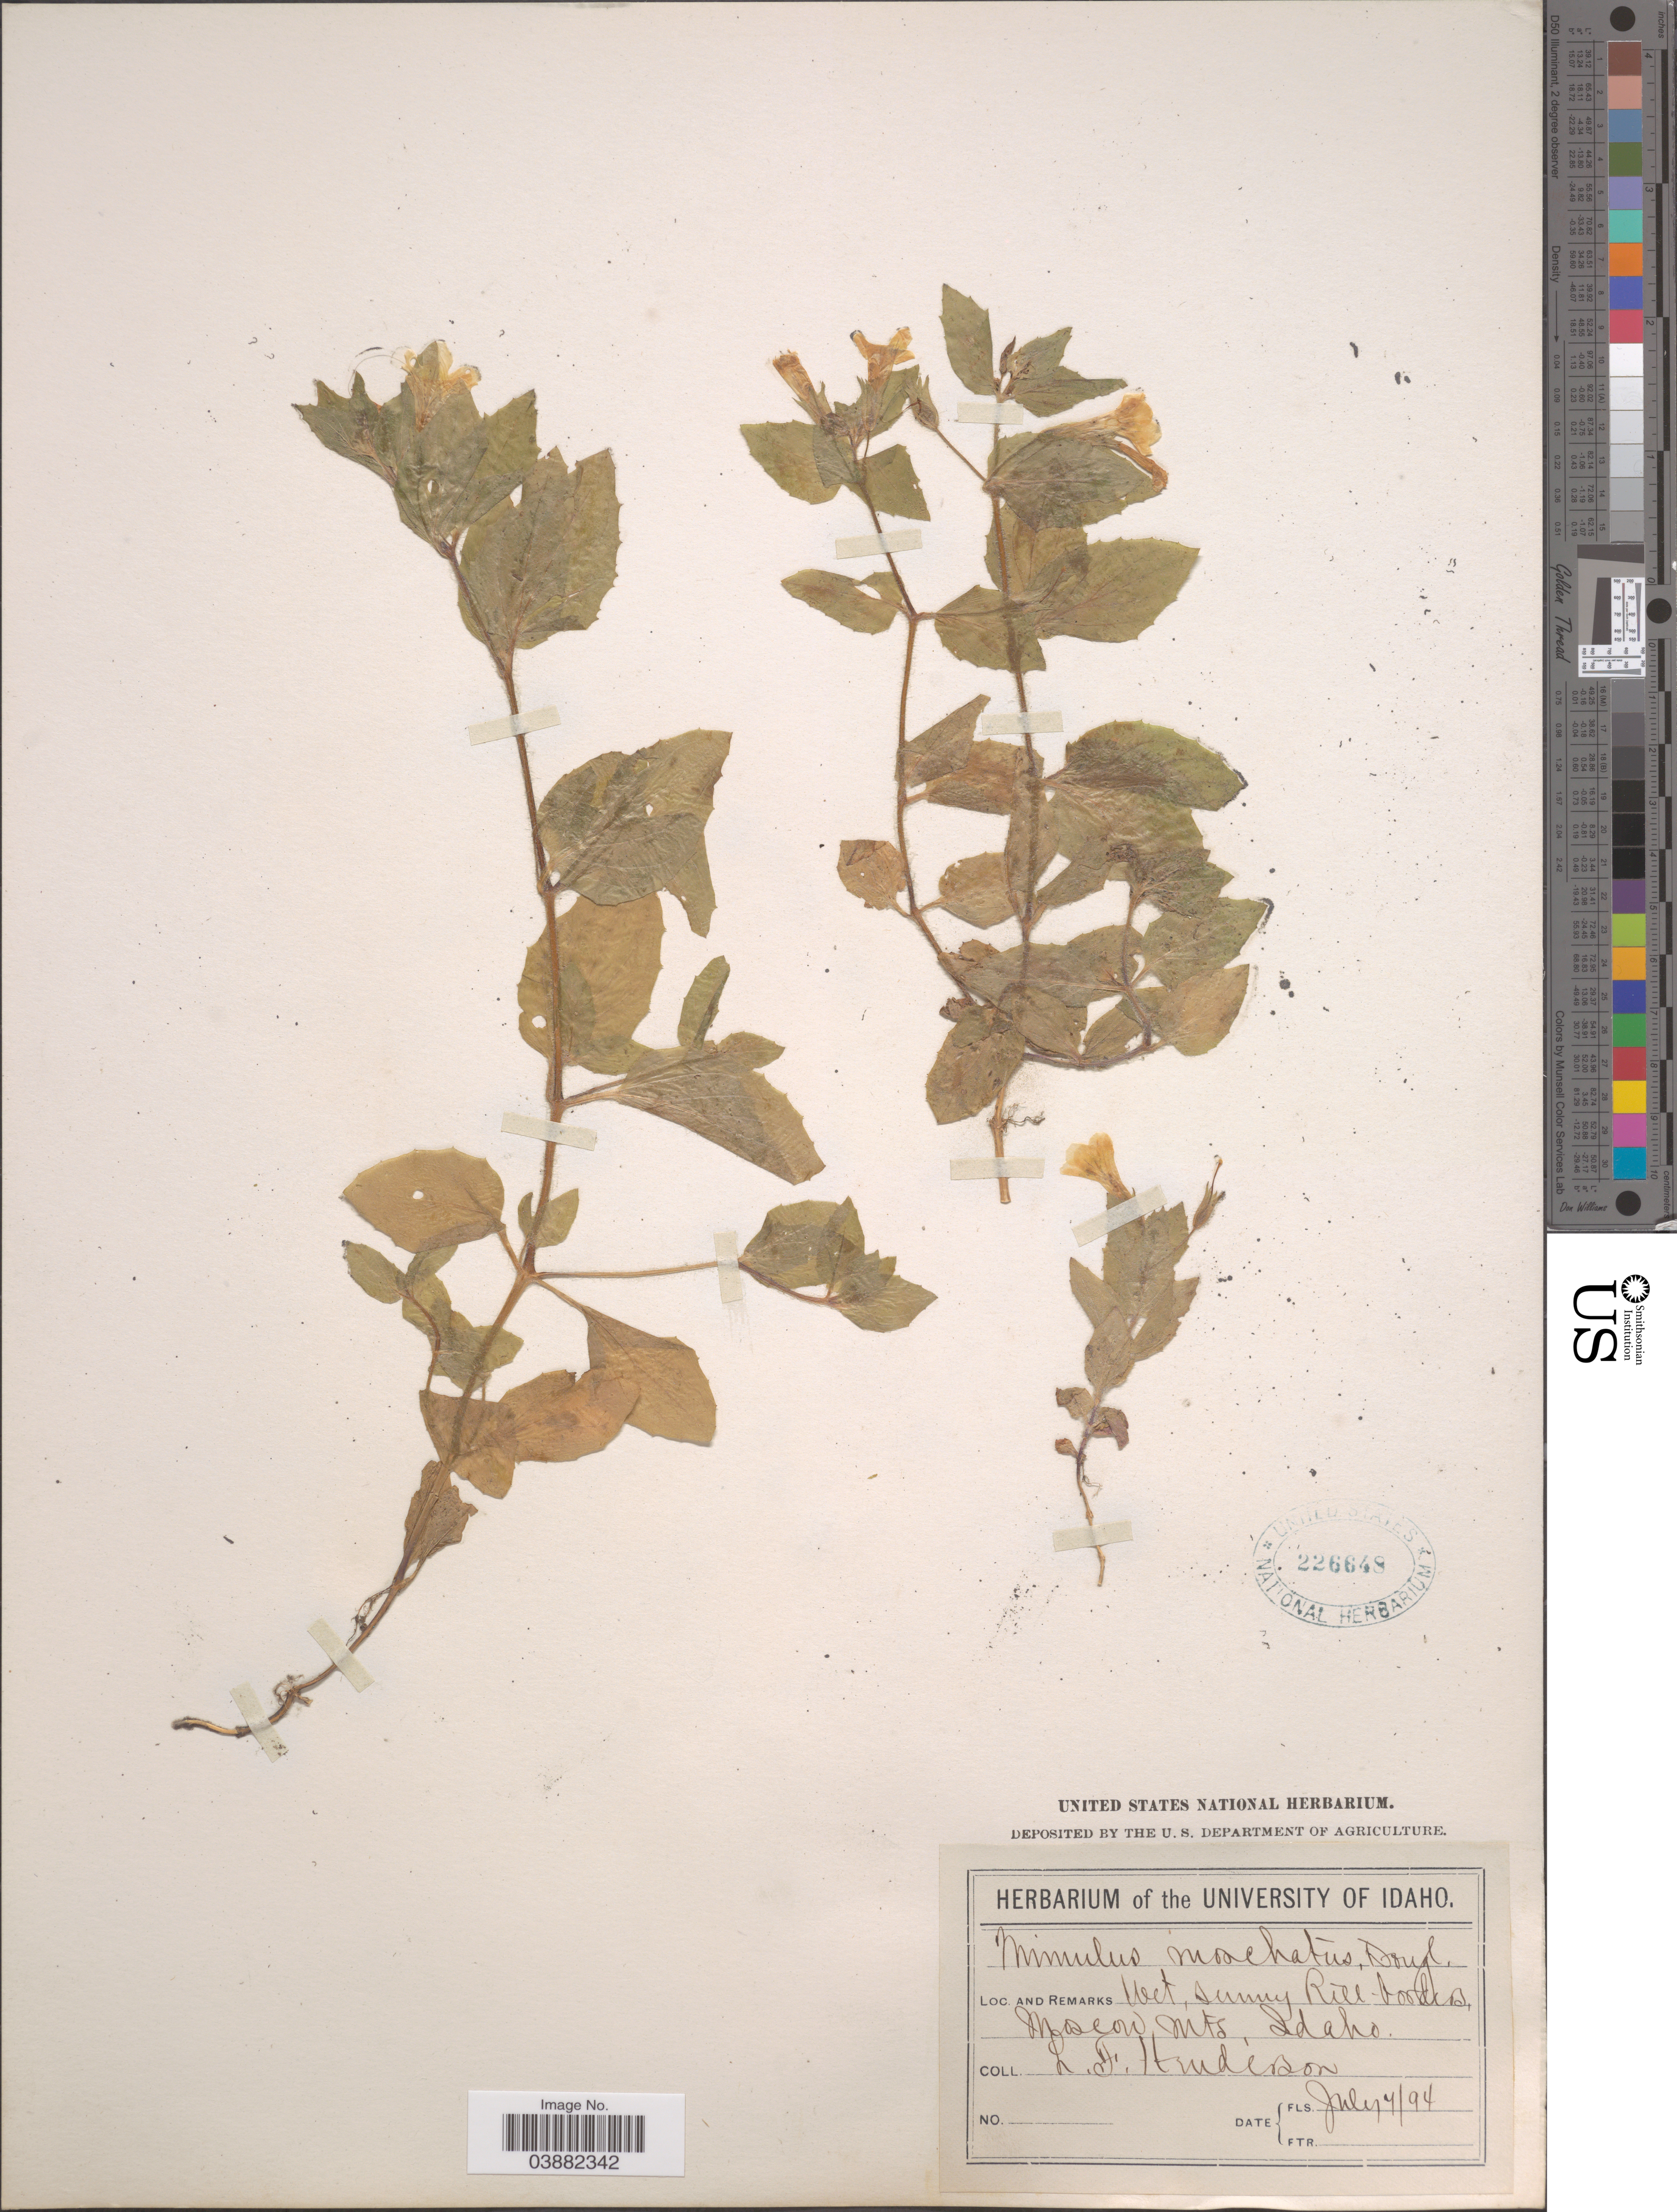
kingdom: Plantae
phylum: Tracheophyta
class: Magnoliopsida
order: Lamiales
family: Phrymaceae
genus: Mimulus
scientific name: Mimulus moschatus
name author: Douglas ex Lindl.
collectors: L. Henderson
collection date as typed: Transcribed d/m/y: 7/7/94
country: United States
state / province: Idaho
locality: Moscow Mts.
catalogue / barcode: US 226648